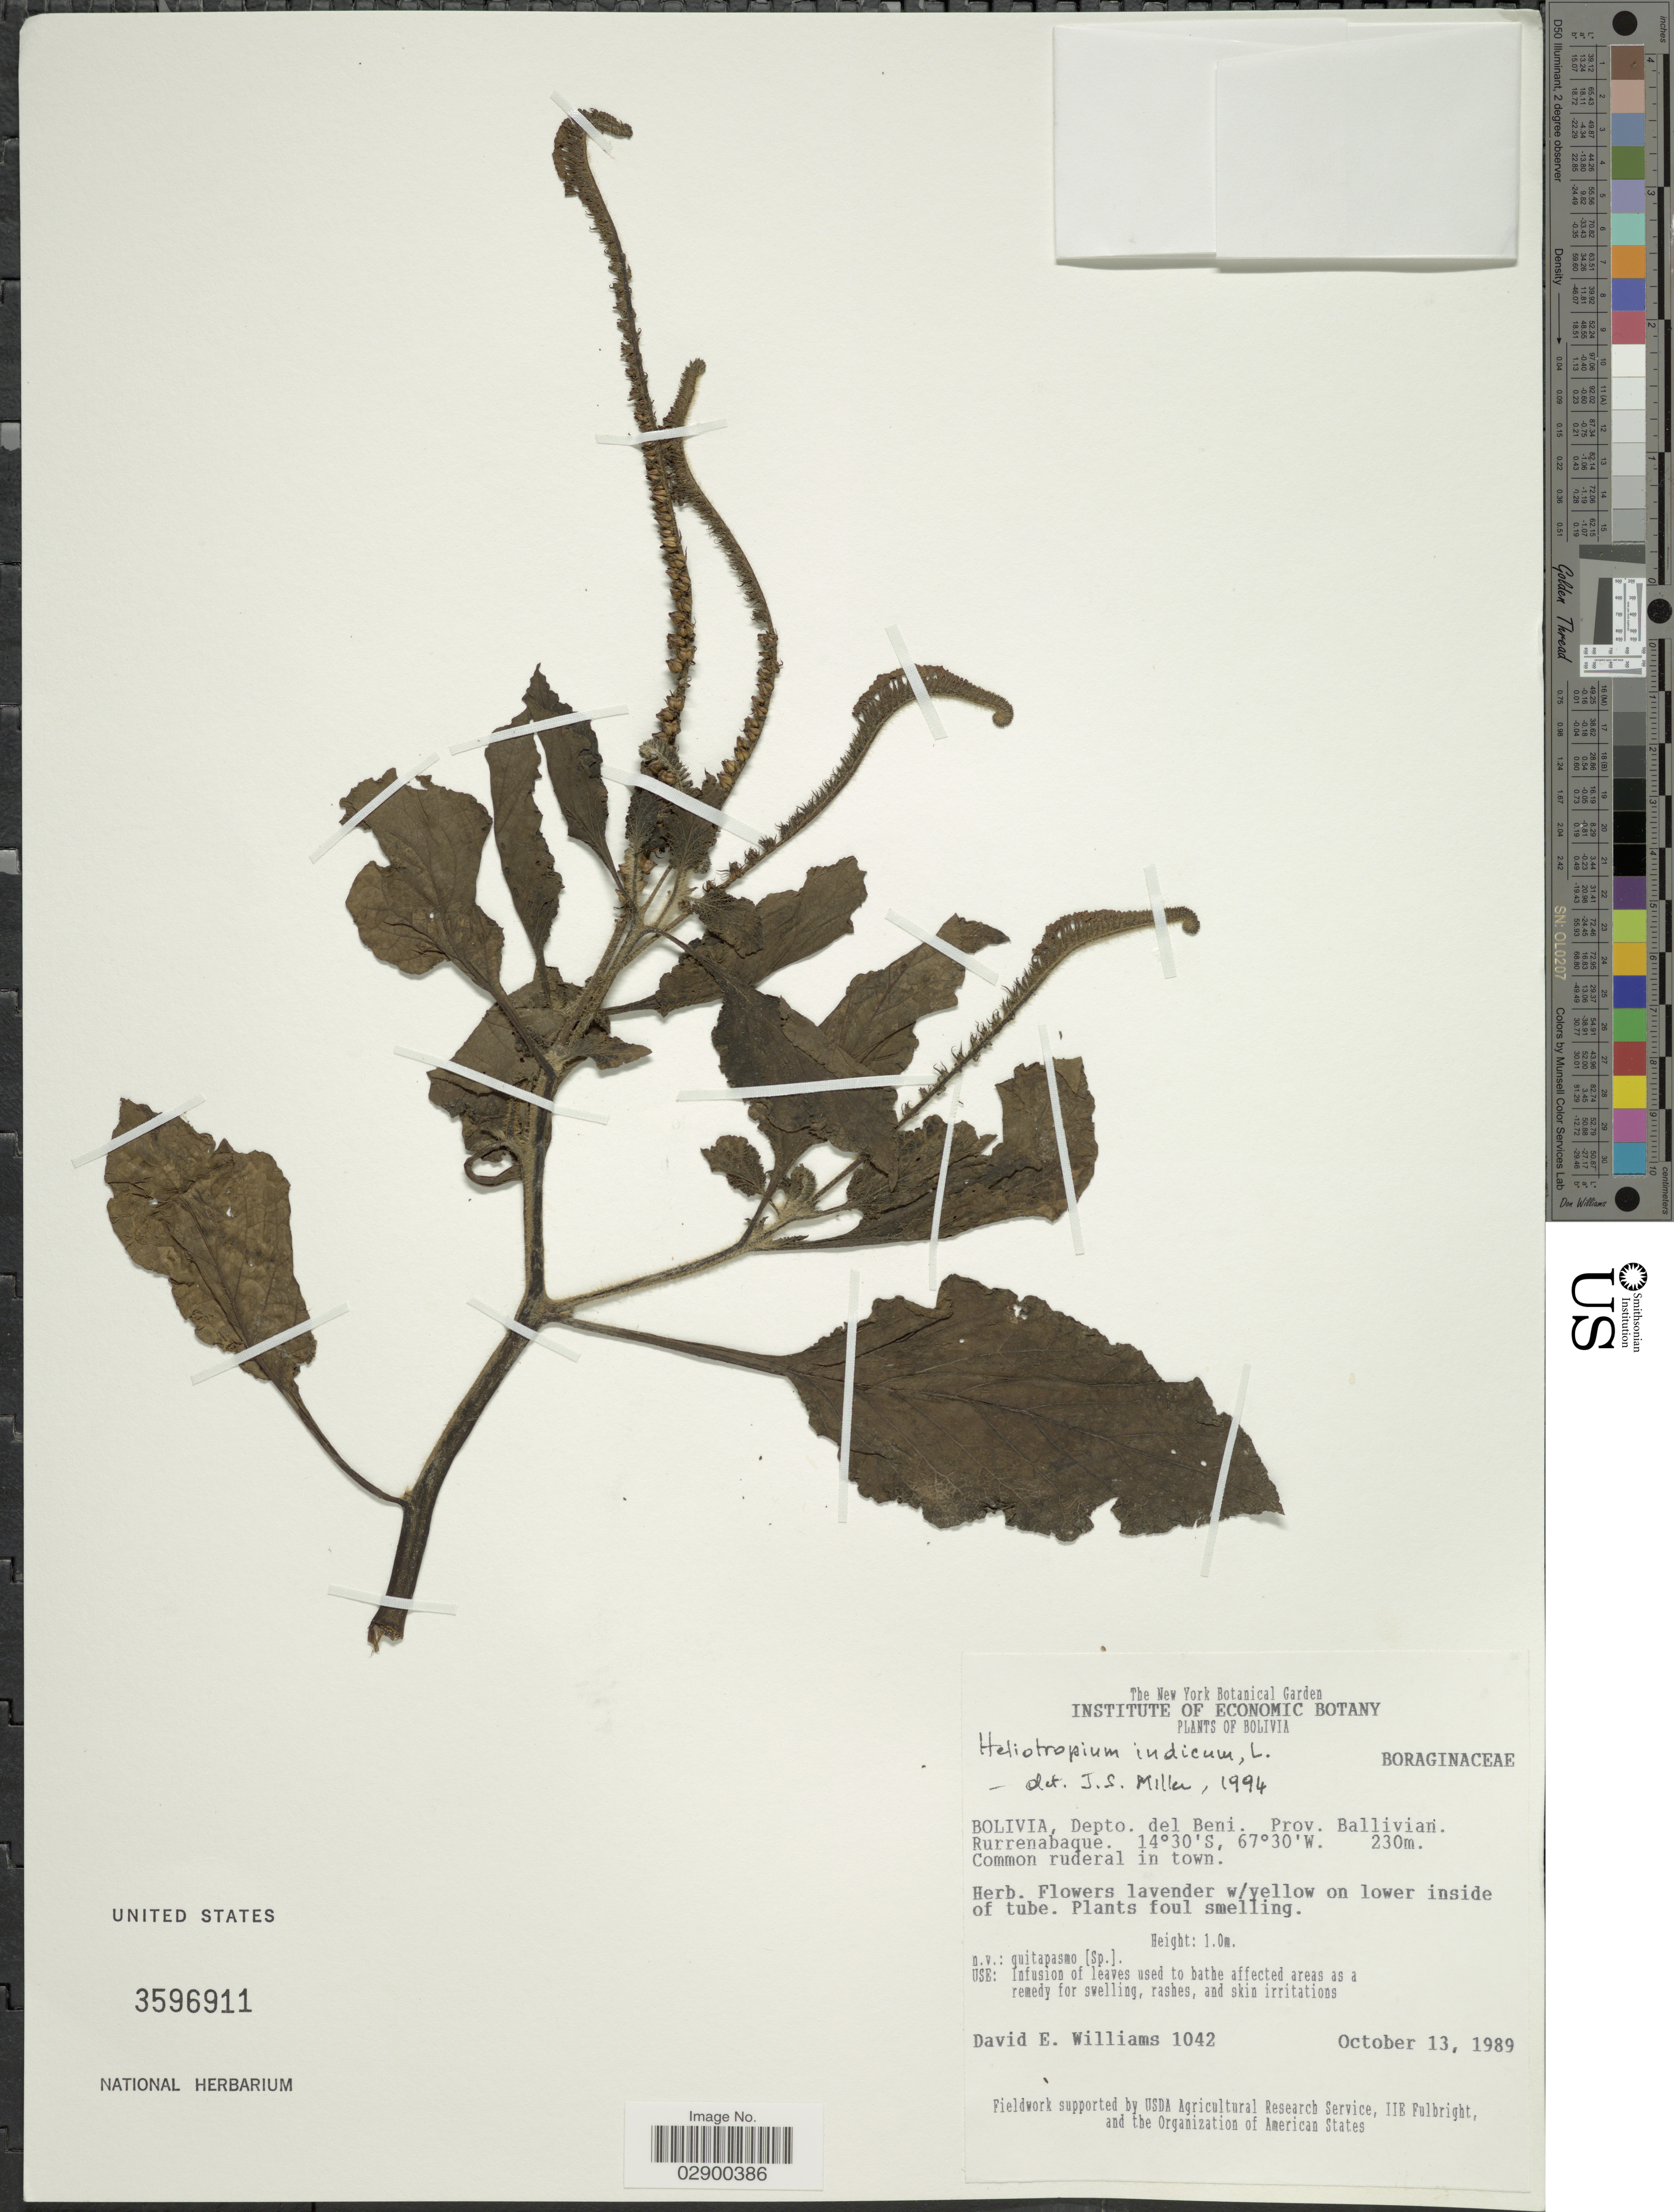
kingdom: Plantae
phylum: Tracheophyta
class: Magnoliopsida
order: Boraginales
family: Heliotropiaceae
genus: Heliotropium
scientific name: Heliotropium indicum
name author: L.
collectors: D. E. Williams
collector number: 1042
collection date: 1989-10-13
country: Bolivia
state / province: Beni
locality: Depto. del Beni, Prov. Ballivian, Rurrenabáque.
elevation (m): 230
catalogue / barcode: US 3596911